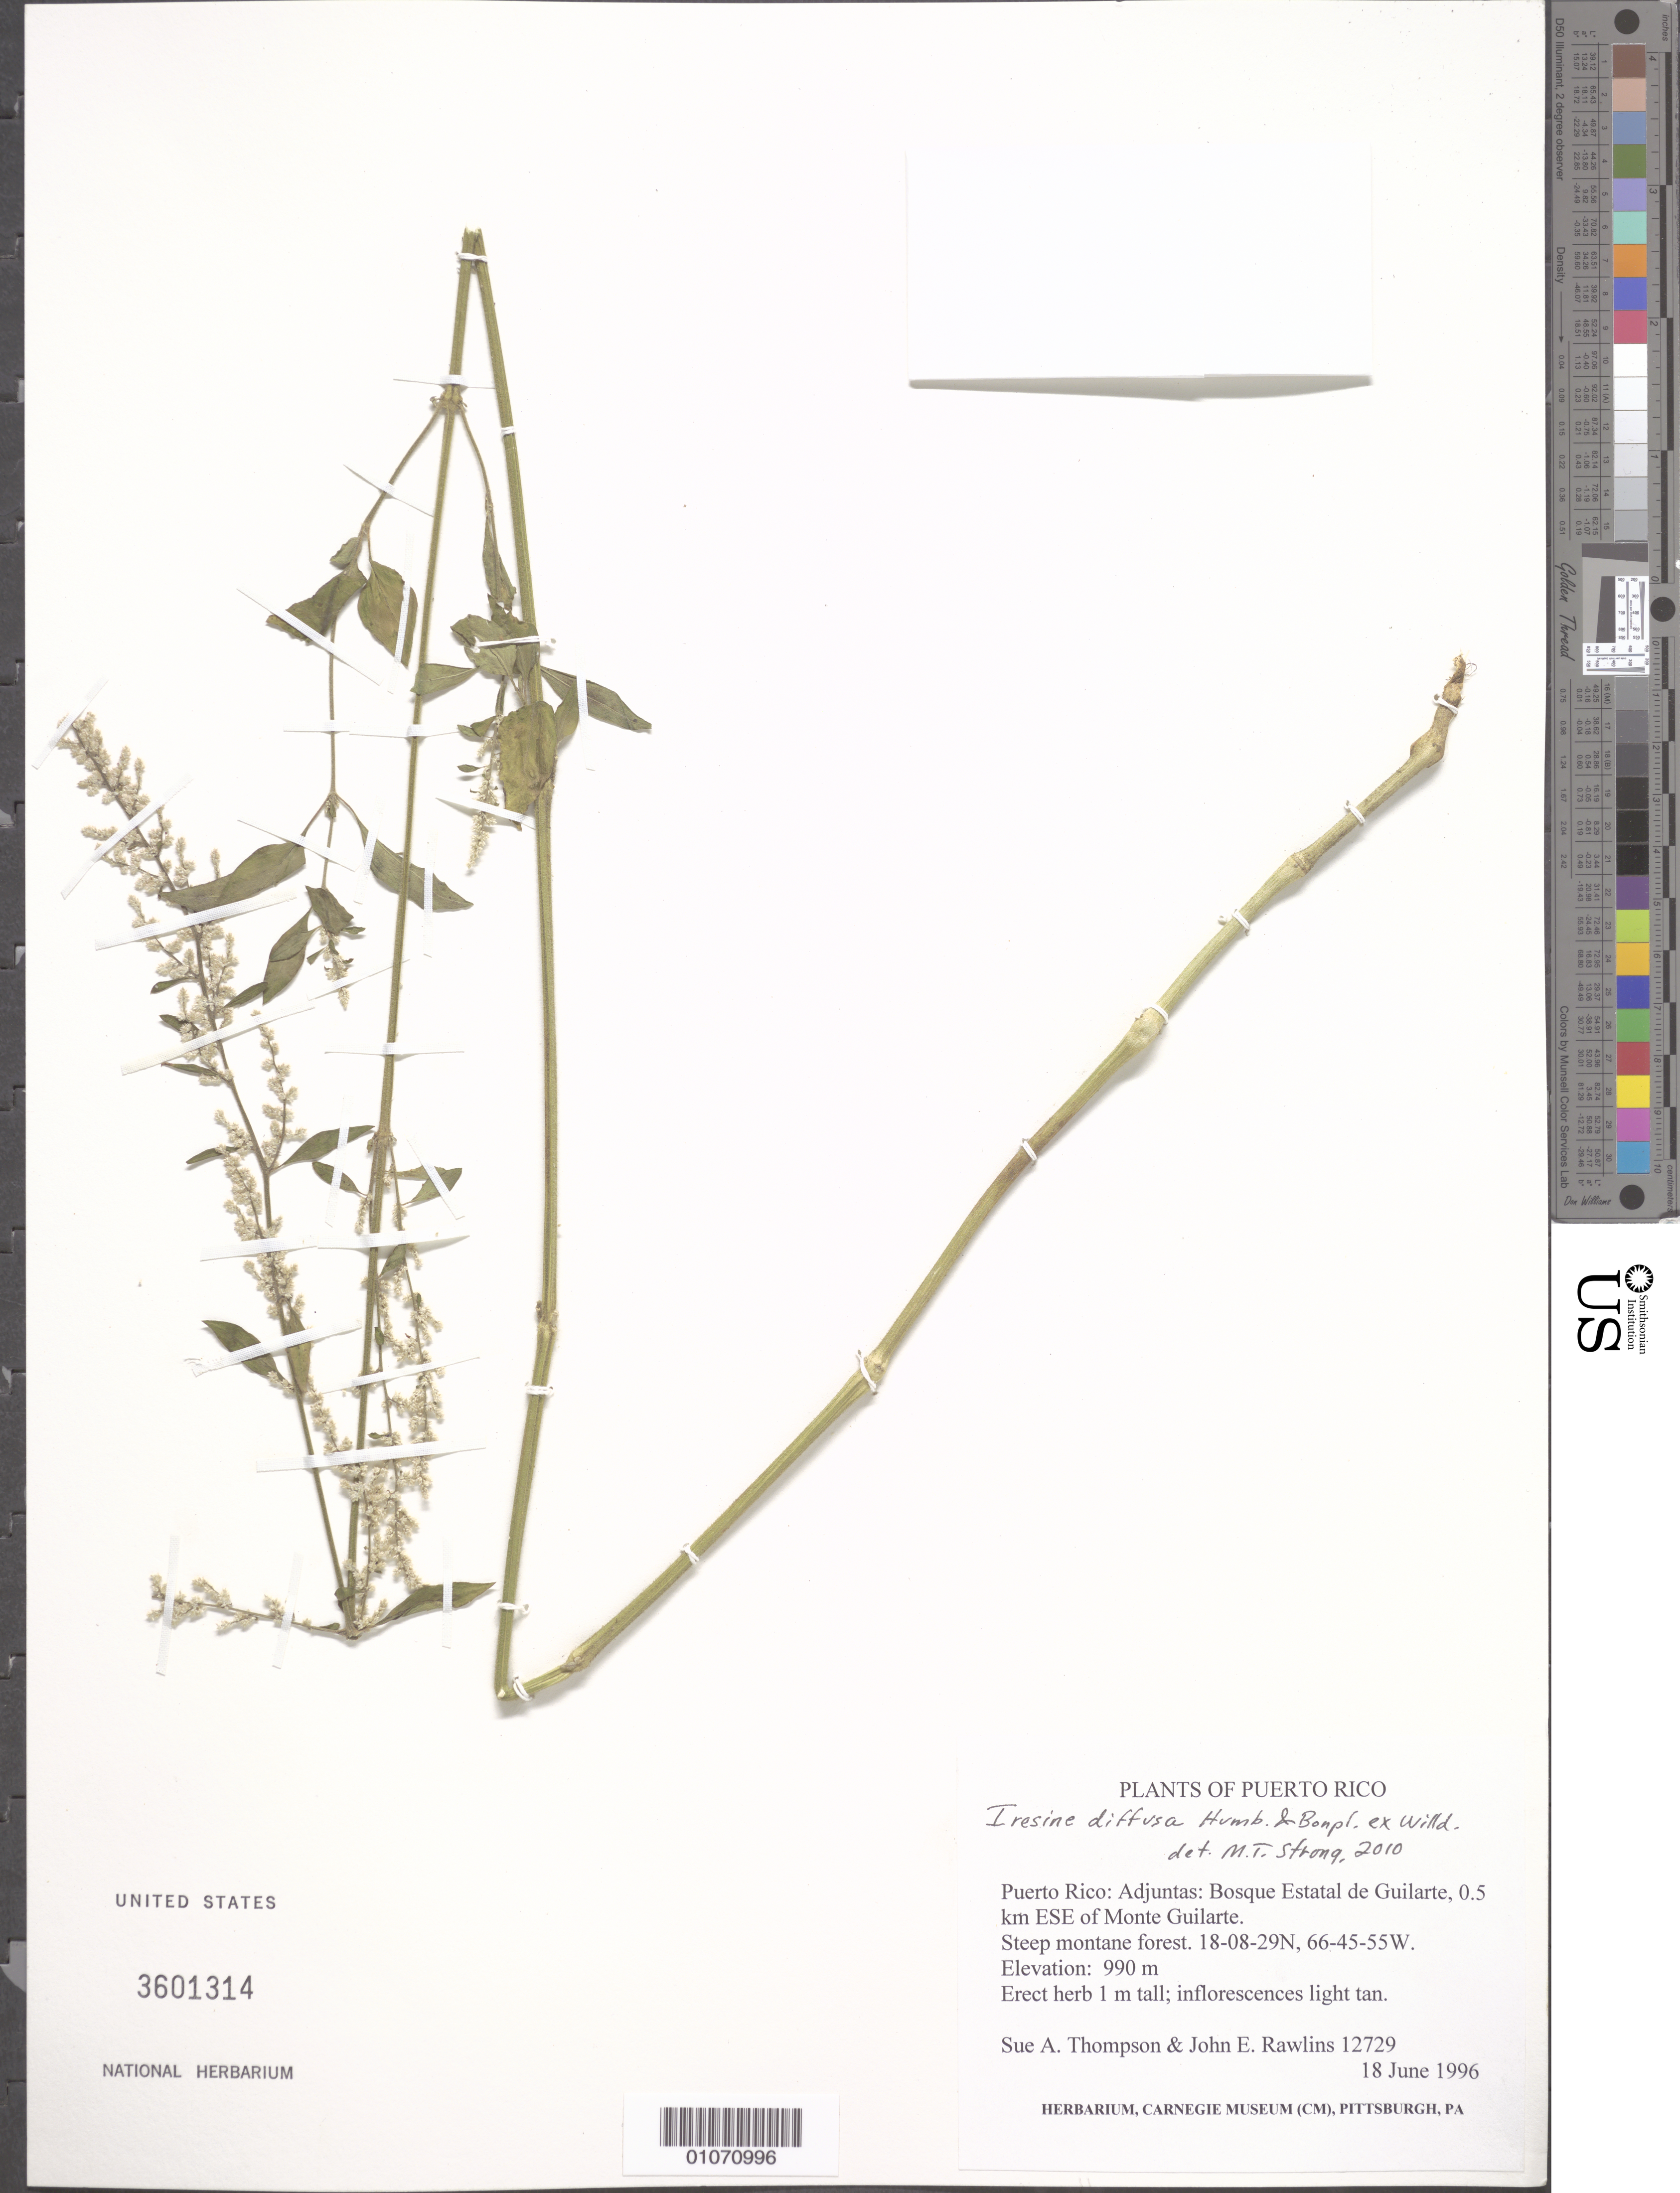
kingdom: Plantae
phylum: Tracheophyta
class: Magnoliopsida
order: Caryophyllales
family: Amaranthaceae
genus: Iresine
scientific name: Iresine diffusa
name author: Humb. & Bonpl. ex Willd.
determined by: Strong, M. T., (US), Smithsonian Institution - National Museum of Natural History (UNITED STATES)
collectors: S. A. Thompson & J. Rawlins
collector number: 12729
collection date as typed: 18 Jun 1996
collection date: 1996-06-18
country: Puerto Rico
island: Puerto Rico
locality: Adjuntas; Bosque Estatal de Guilarte, 0.5 km ESE of Monte Guilarte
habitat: Steep montane forest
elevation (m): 990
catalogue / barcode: US 3601314